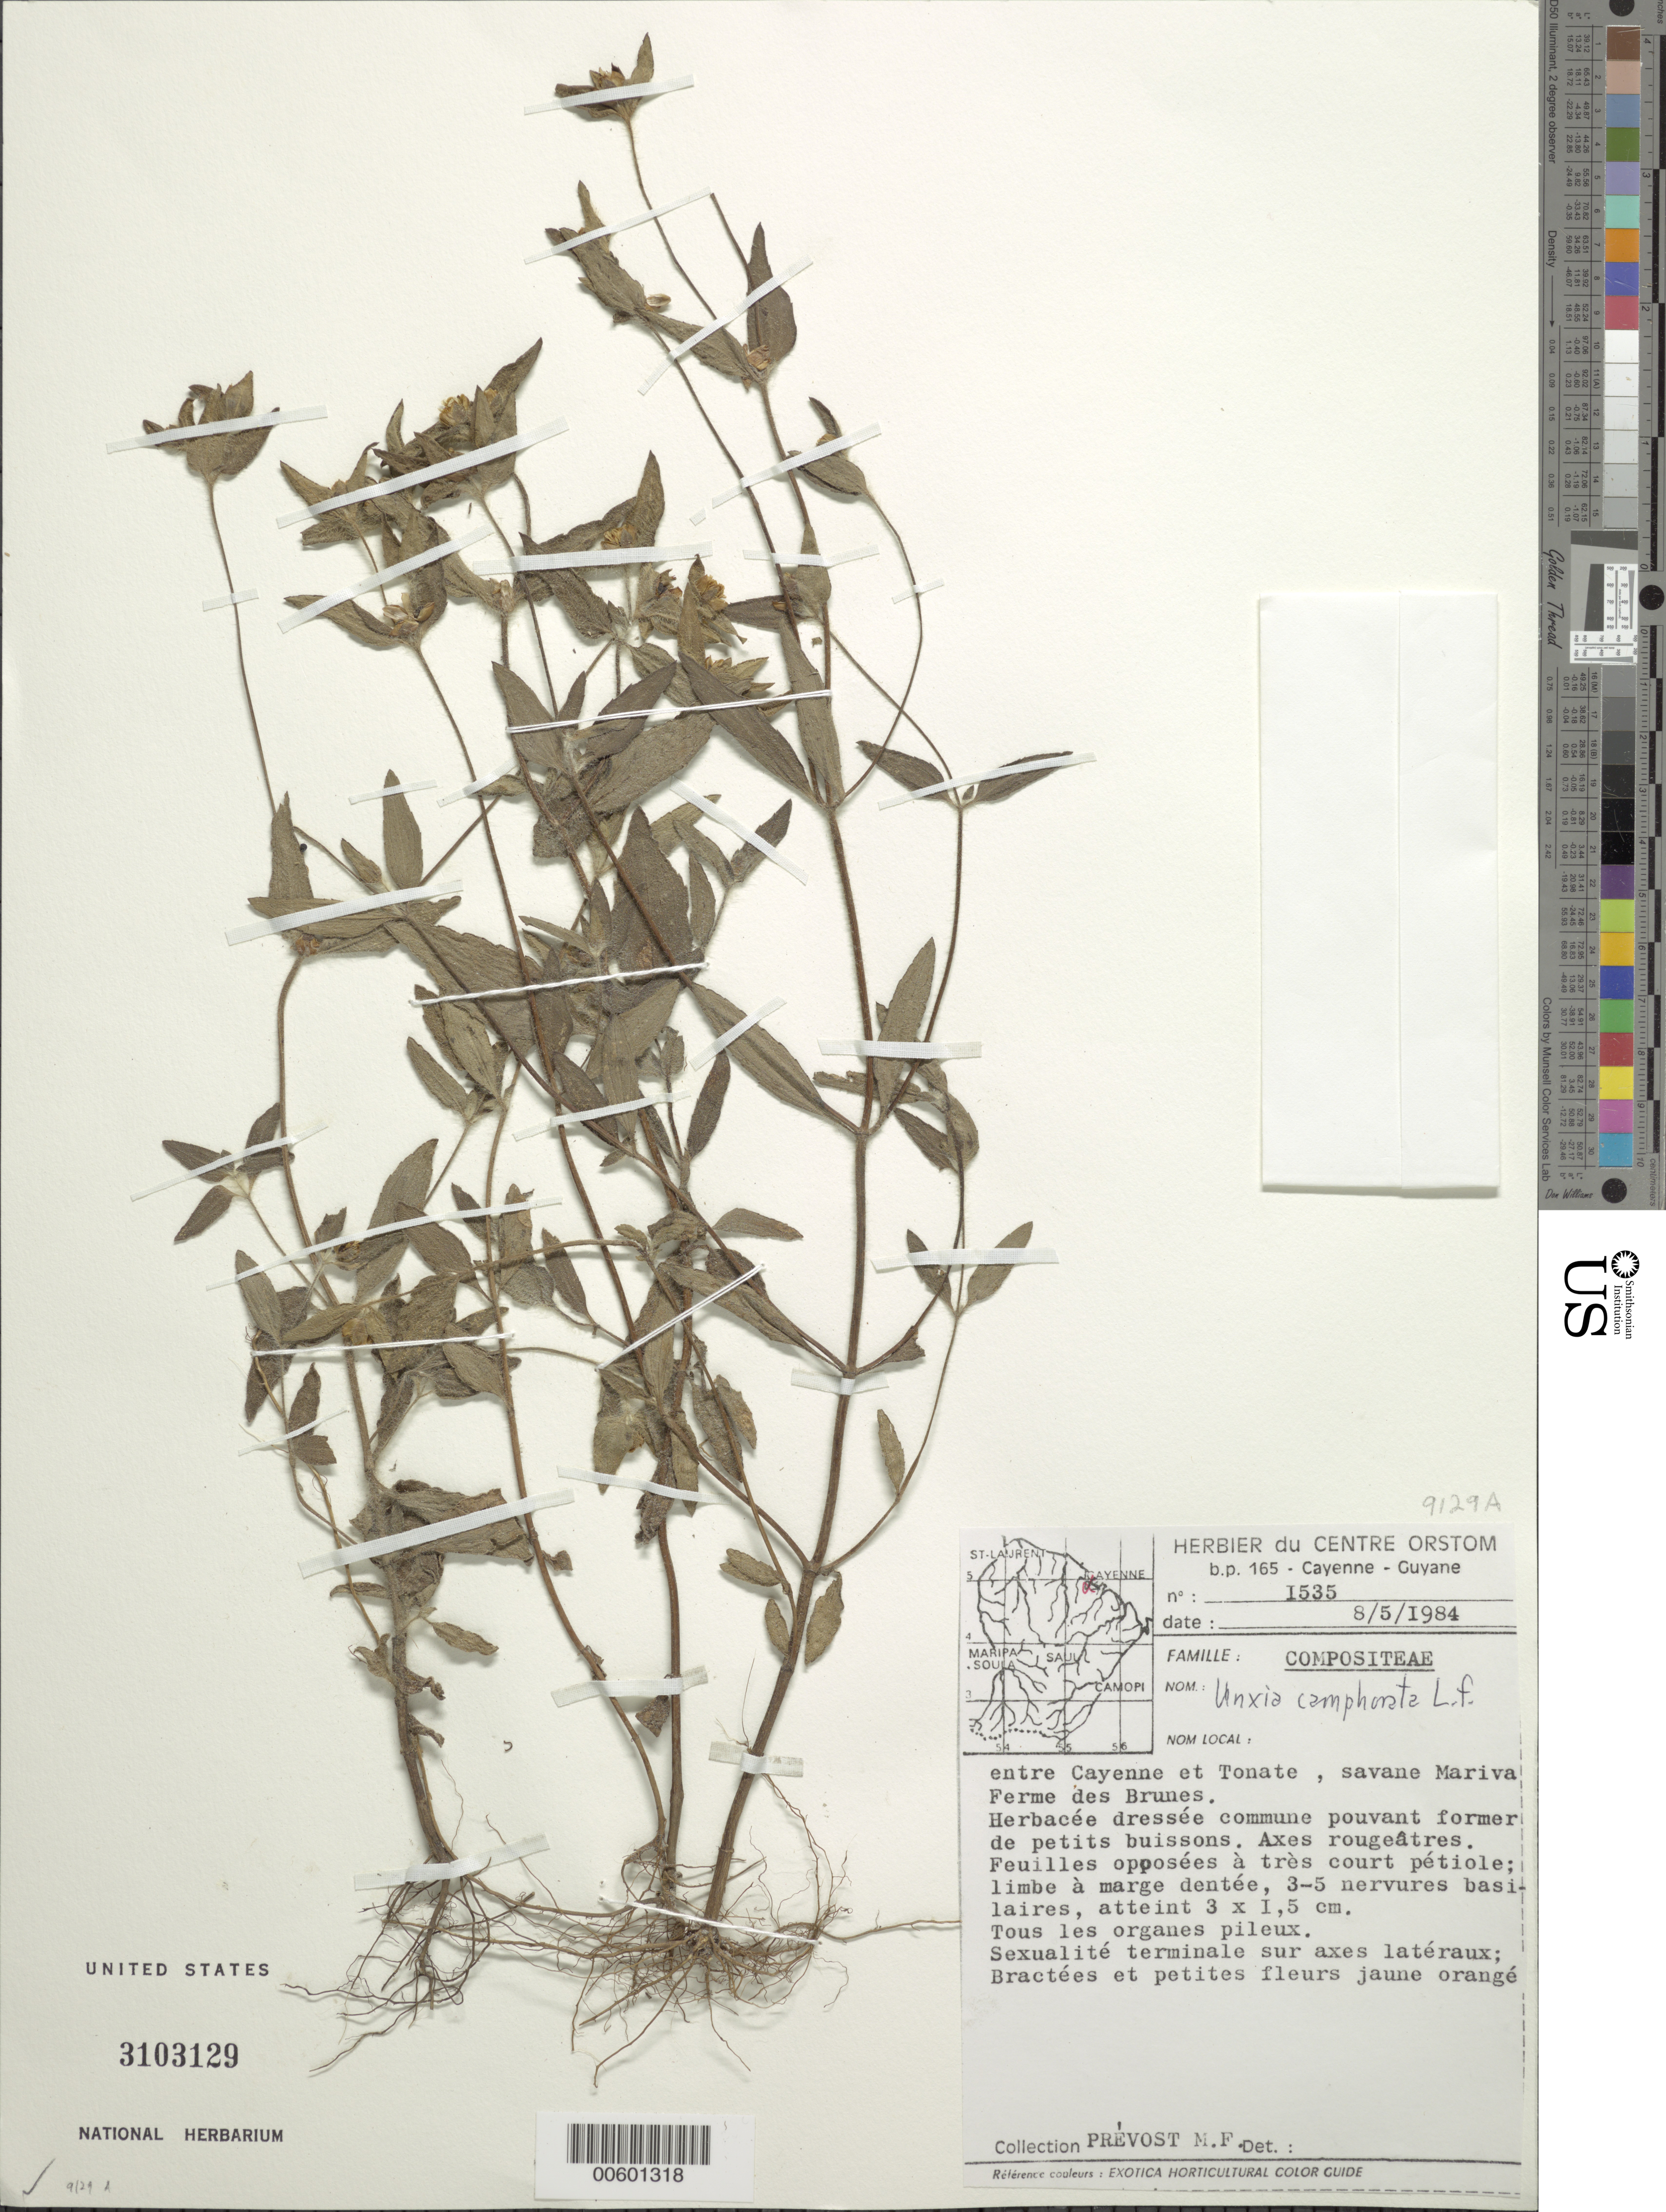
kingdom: Plantae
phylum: Tracheophyta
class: Magnoliopsida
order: Asterales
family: Asteraceae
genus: Unxia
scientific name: Unxia camphorata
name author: L. f.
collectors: M.-F. Prévost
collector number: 1535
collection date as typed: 8-May-84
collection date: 1984-05-08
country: French Guiana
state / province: Cayenne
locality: Cayenne, savane Mariva, betw. Cayenne & Tonate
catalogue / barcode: US 3103129